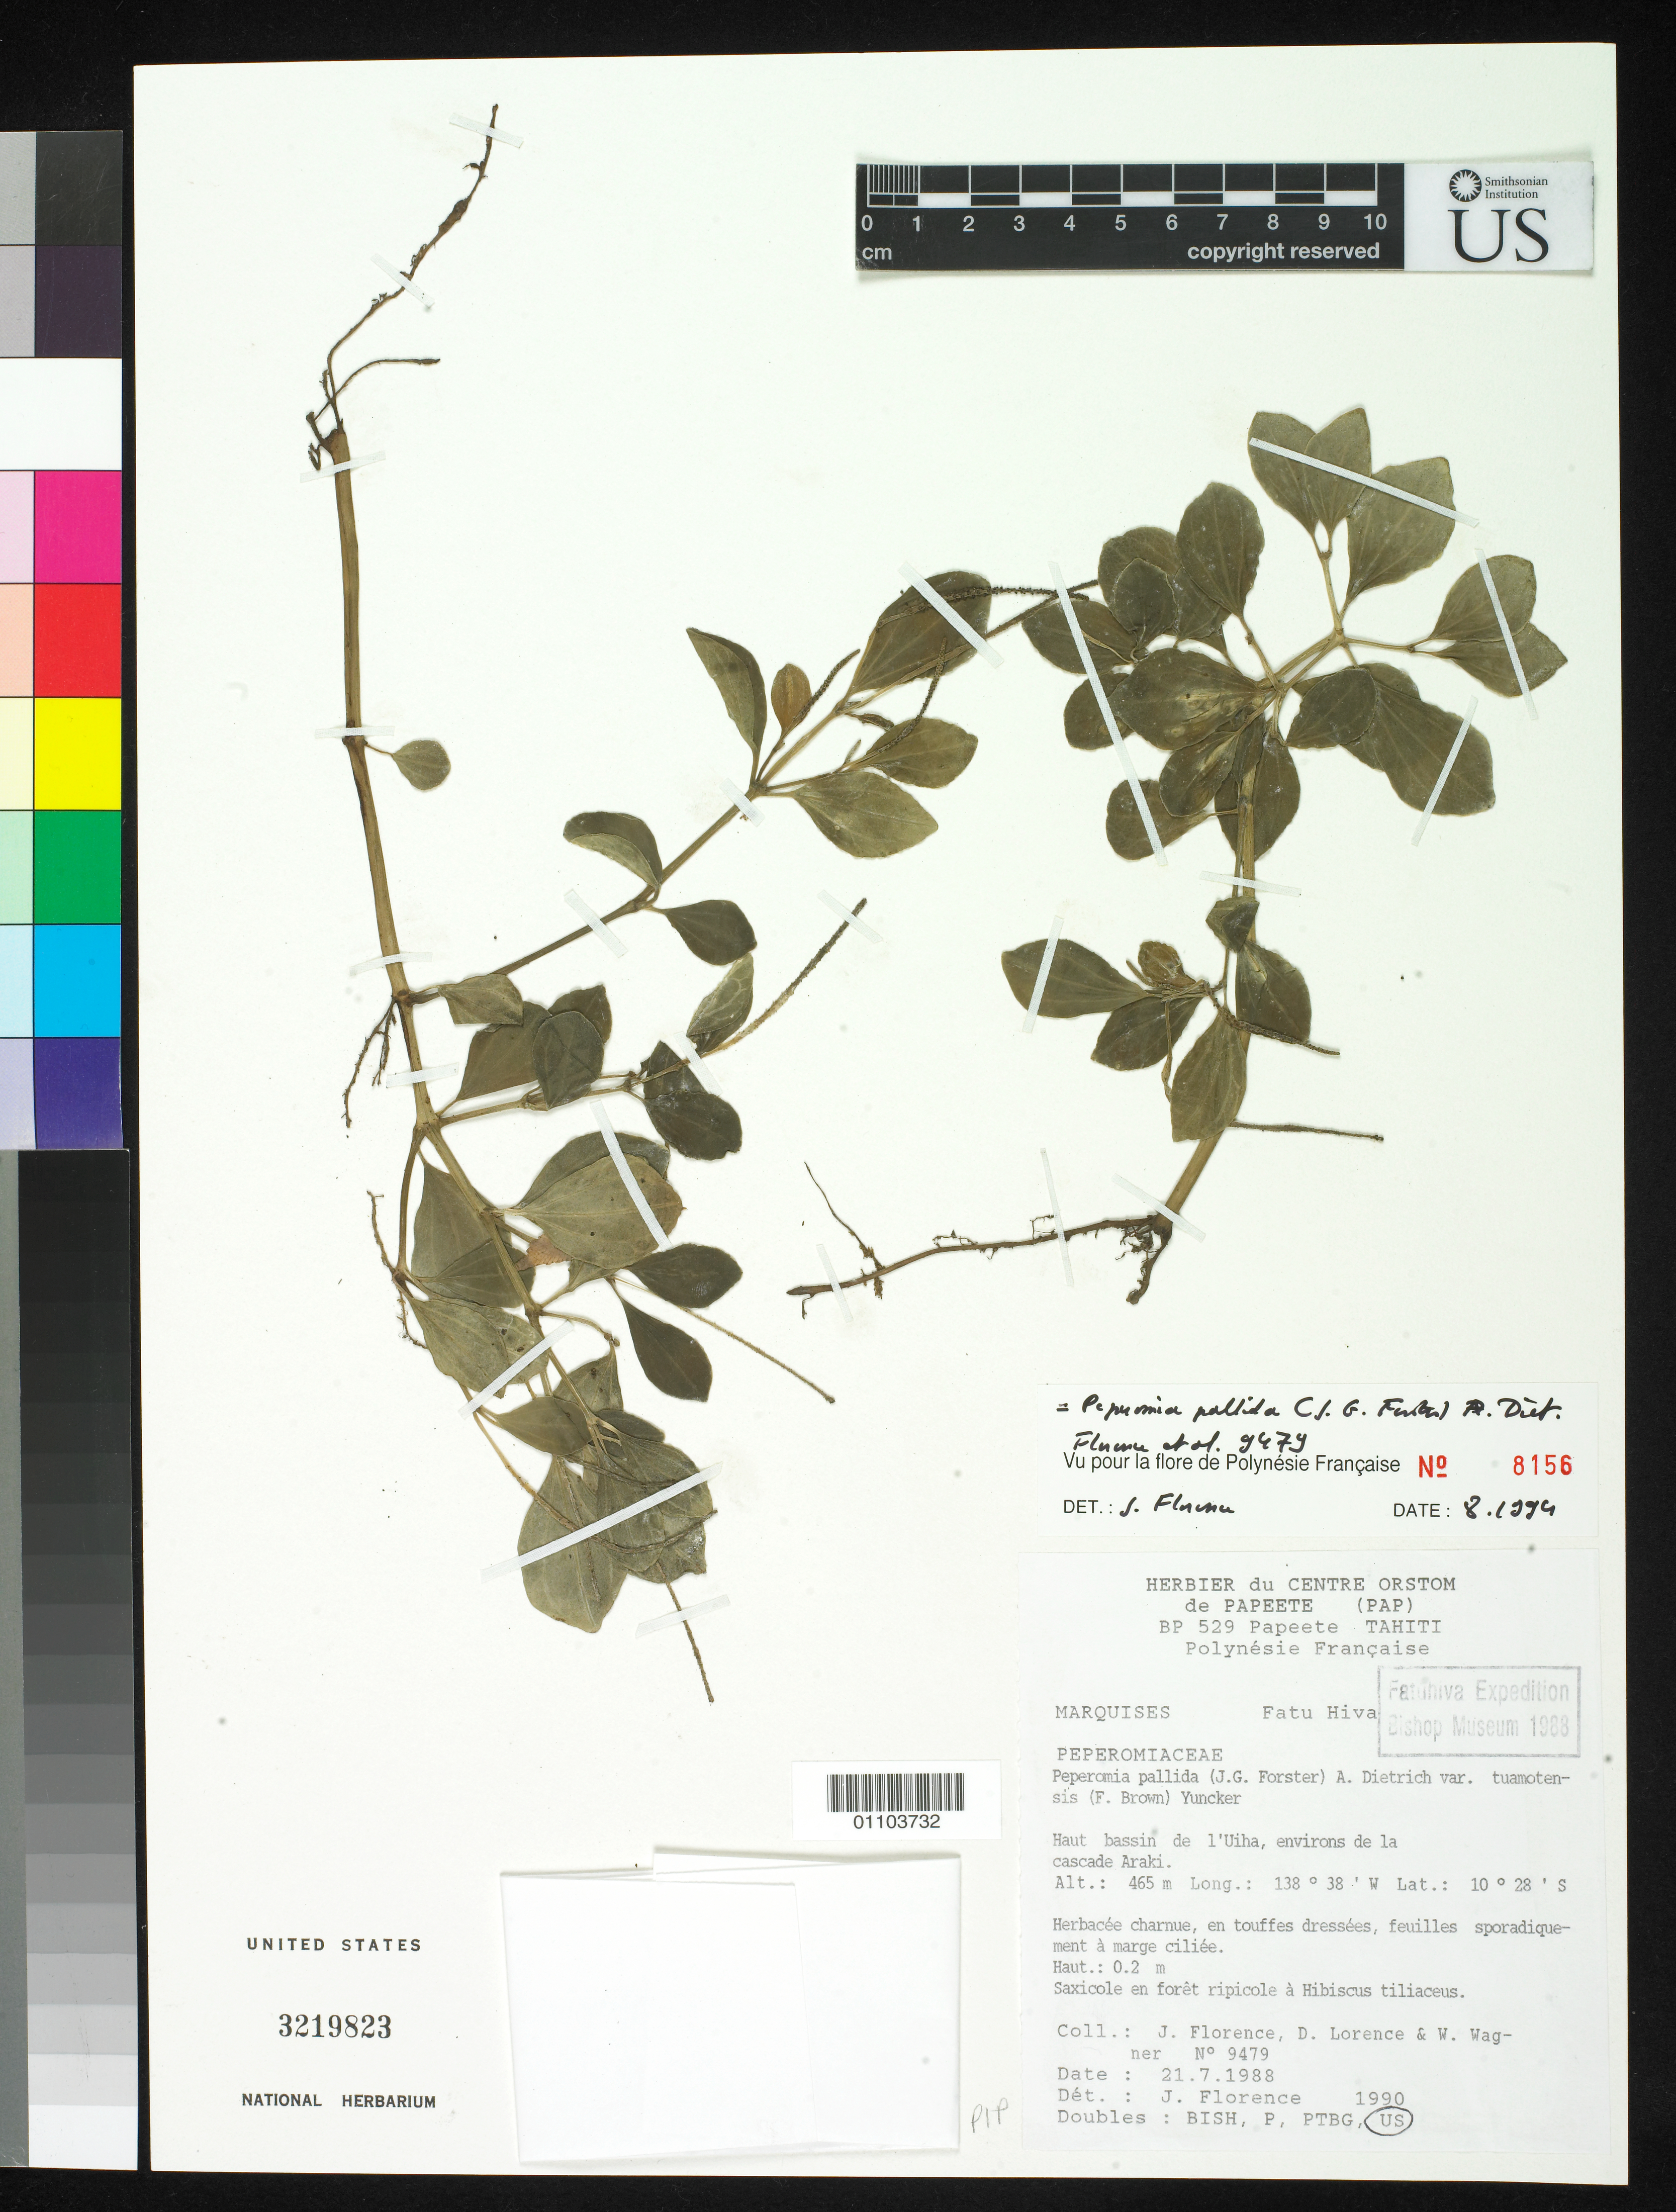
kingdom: Plantae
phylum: Tracheophyta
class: Magnoliopsida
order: Piperales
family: Piperaceae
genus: Peperomia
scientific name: Peperomia pallida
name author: (G. Forst.) Dietr.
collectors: J. Florence, D. Lorence & W. L. Wagner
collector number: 9479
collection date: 1988-07-21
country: French Polynesia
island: Fatu Hiva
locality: near Uiha basin, close to Araki cascade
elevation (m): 465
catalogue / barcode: US 3219823